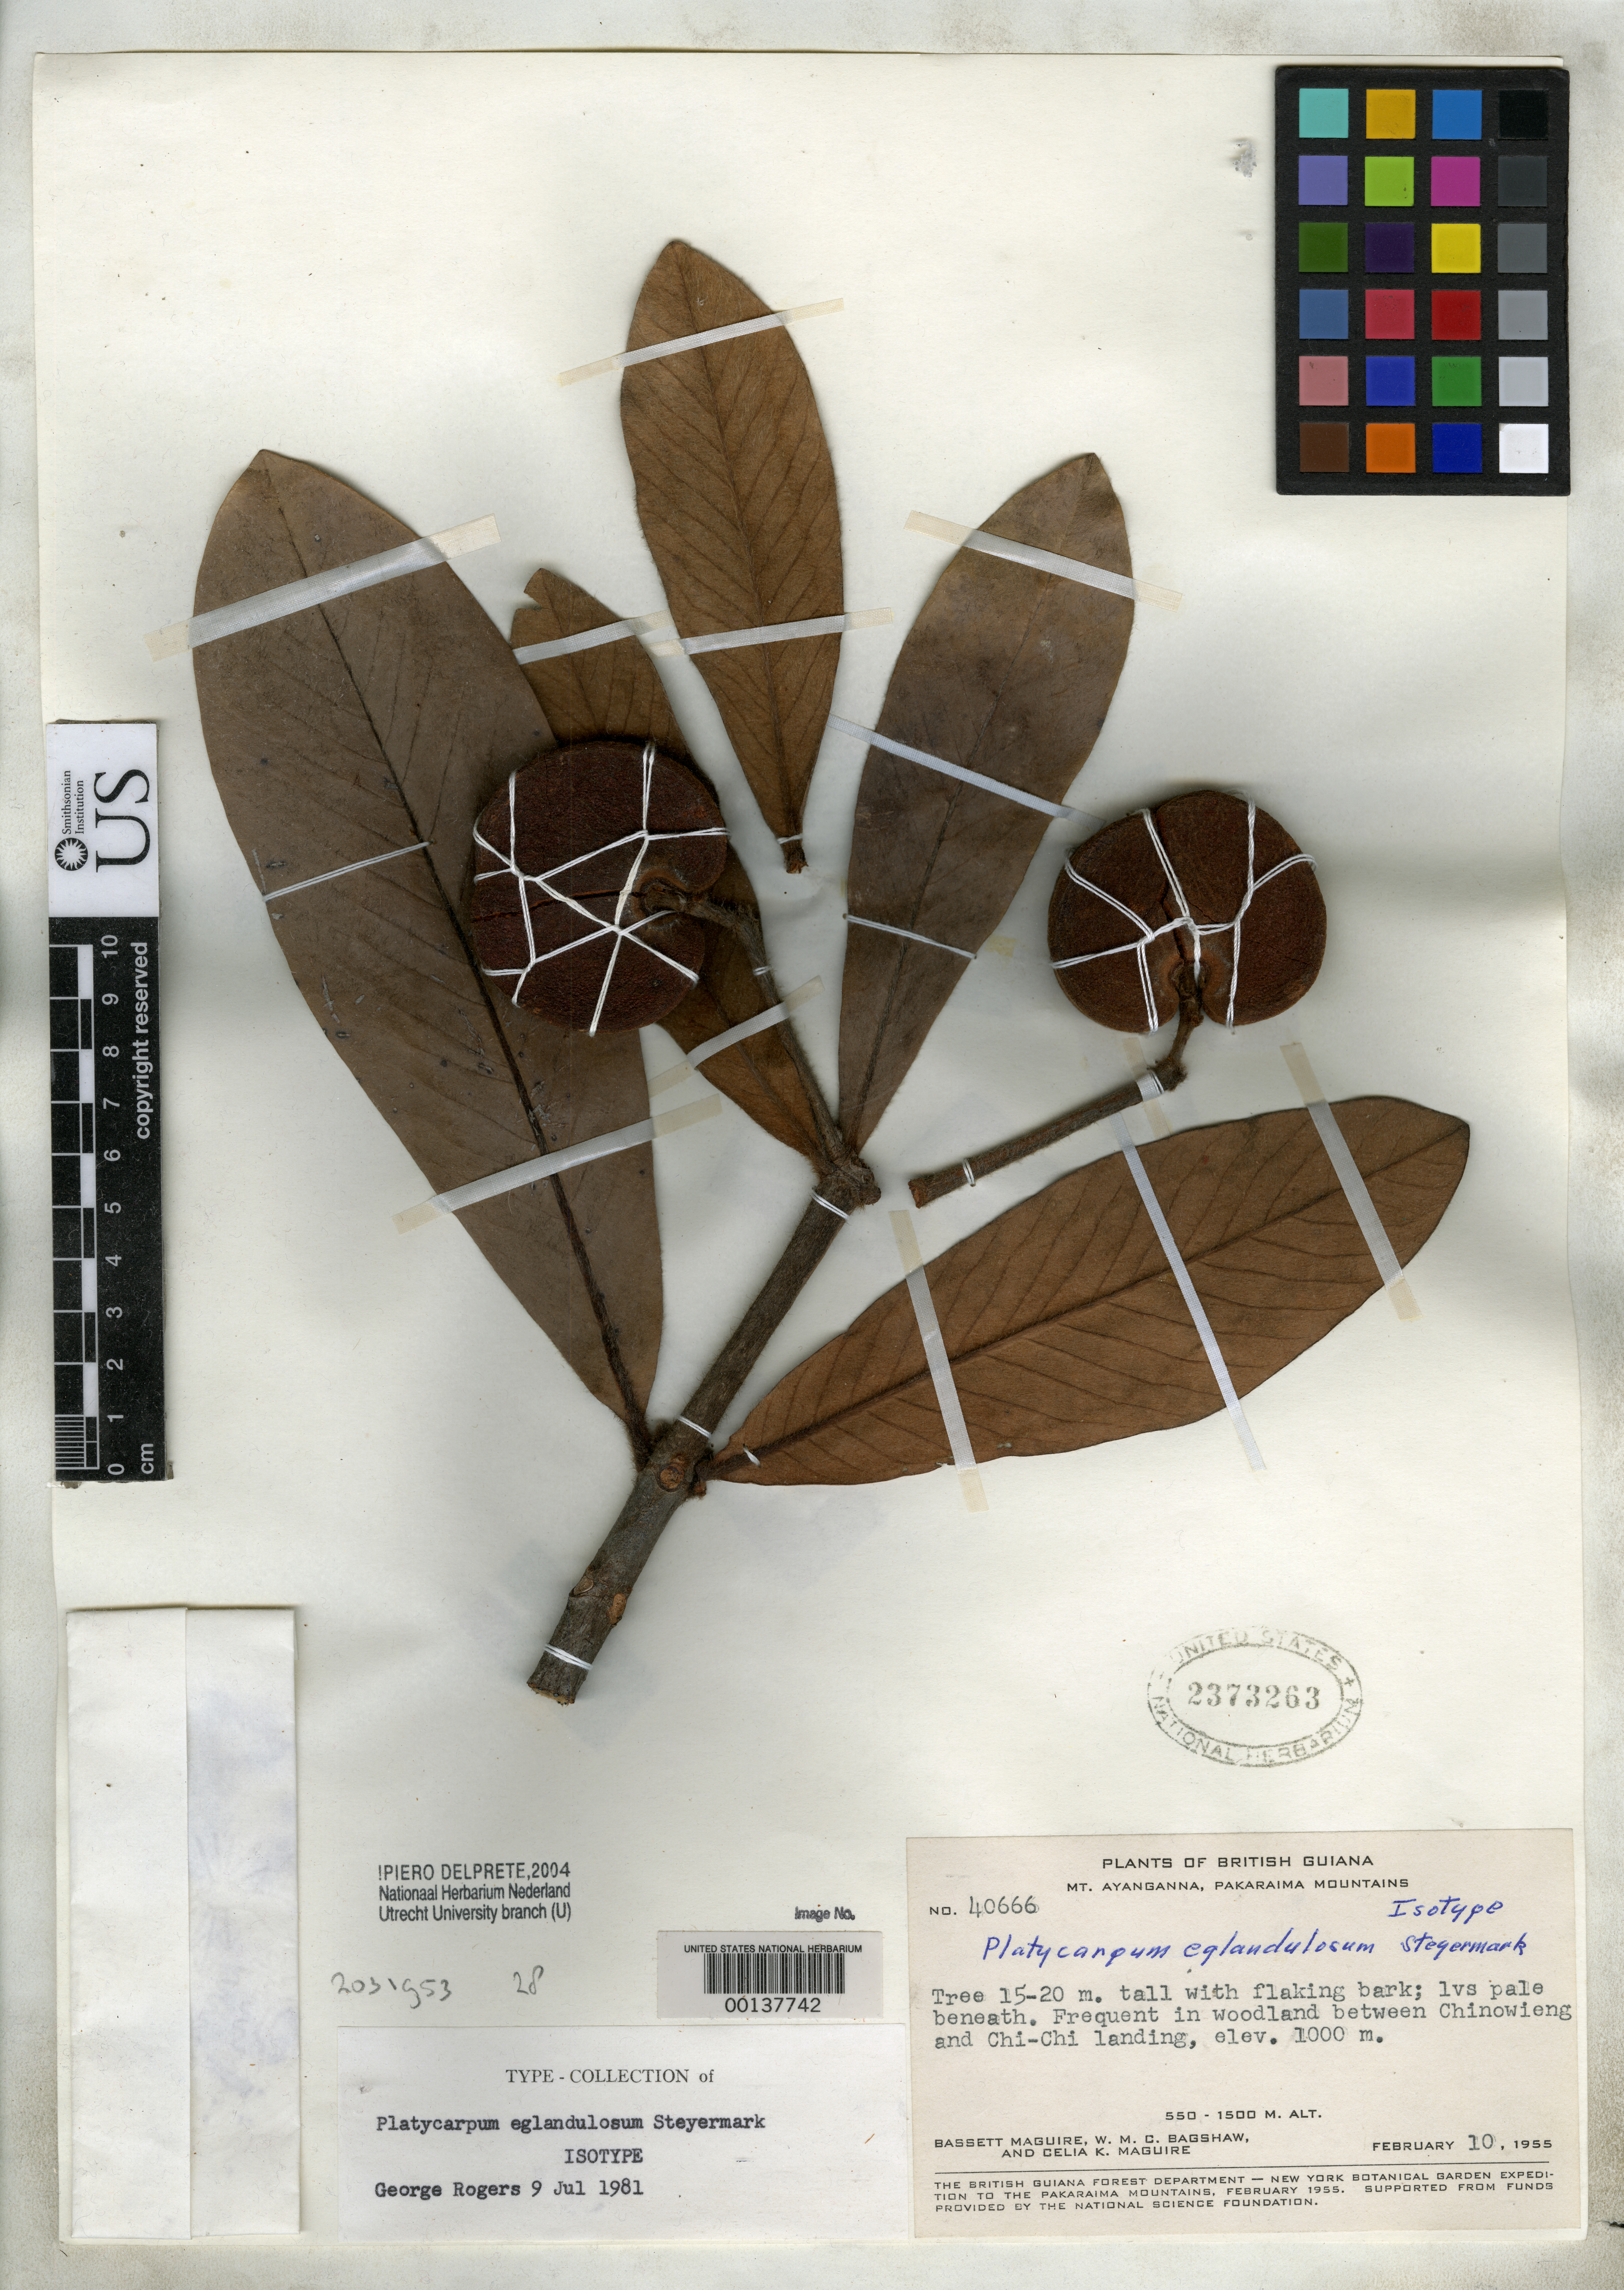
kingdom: Plantae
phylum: Tracheophyta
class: Magnoliopsida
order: Gentianales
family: Rubiaceae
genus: Platycarpum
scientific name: Platycarpum eglandulosum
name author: Steyerm.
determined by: Rogers, George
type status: Isotype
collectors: B. Maguire, M. Bagshaw & C. K. Maguire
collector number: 40666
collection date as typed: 10 Feb 1955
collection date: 1955-02-10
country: Guyana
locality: Between Chinowieng and Chi-chi Landing.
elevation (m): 1000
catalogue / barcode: US 2373263